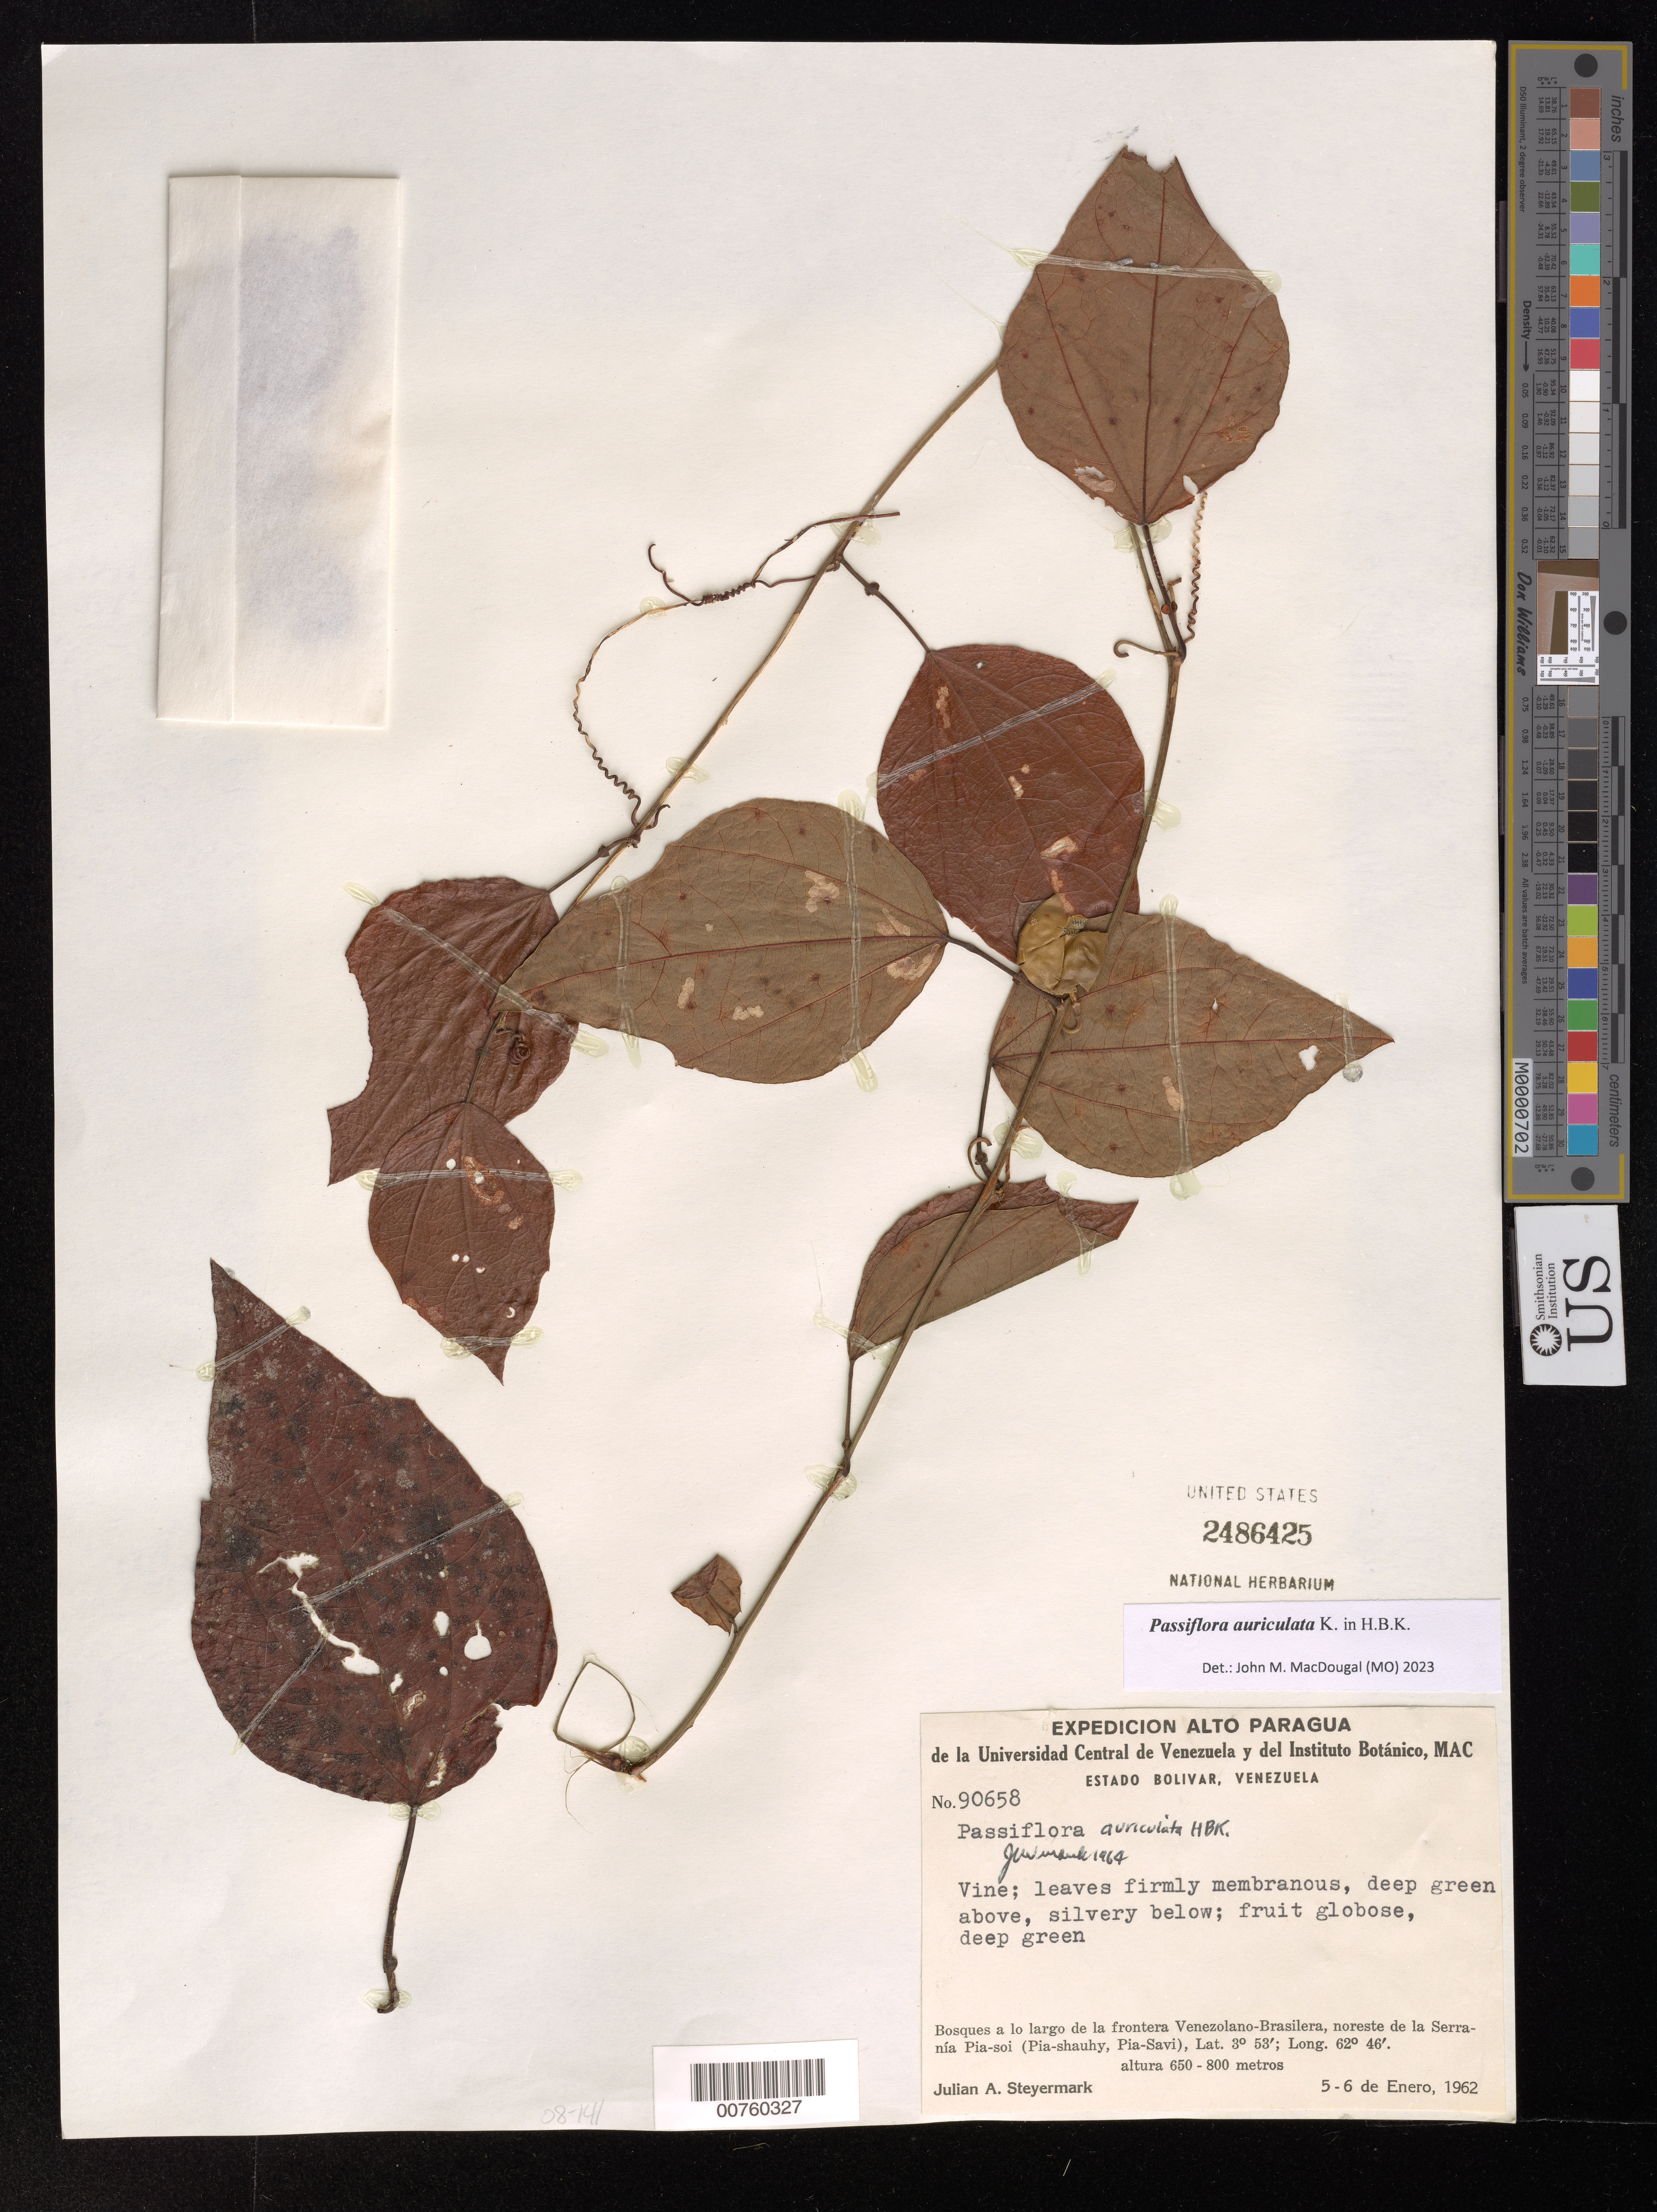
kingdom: Plantae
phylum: Tracheophyta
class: Magnoliopsida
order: Malpighiales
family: Passifloraceae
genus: Passiflora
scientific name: Passiflora auriculata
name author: Kunth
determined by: Wurdack, John J., (US), US (UNITED STATES)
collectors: J. Steyermark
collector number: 90658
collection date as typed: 5-Jan-62 to 6-Jan-62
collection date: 1962-01-05/1962-01-06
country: Venezuela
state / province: Bolívar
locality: Serranía Pia-soi, NE of; on Venezuela-Brazil border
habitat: Forest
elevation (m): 650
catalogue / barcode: US 2486425